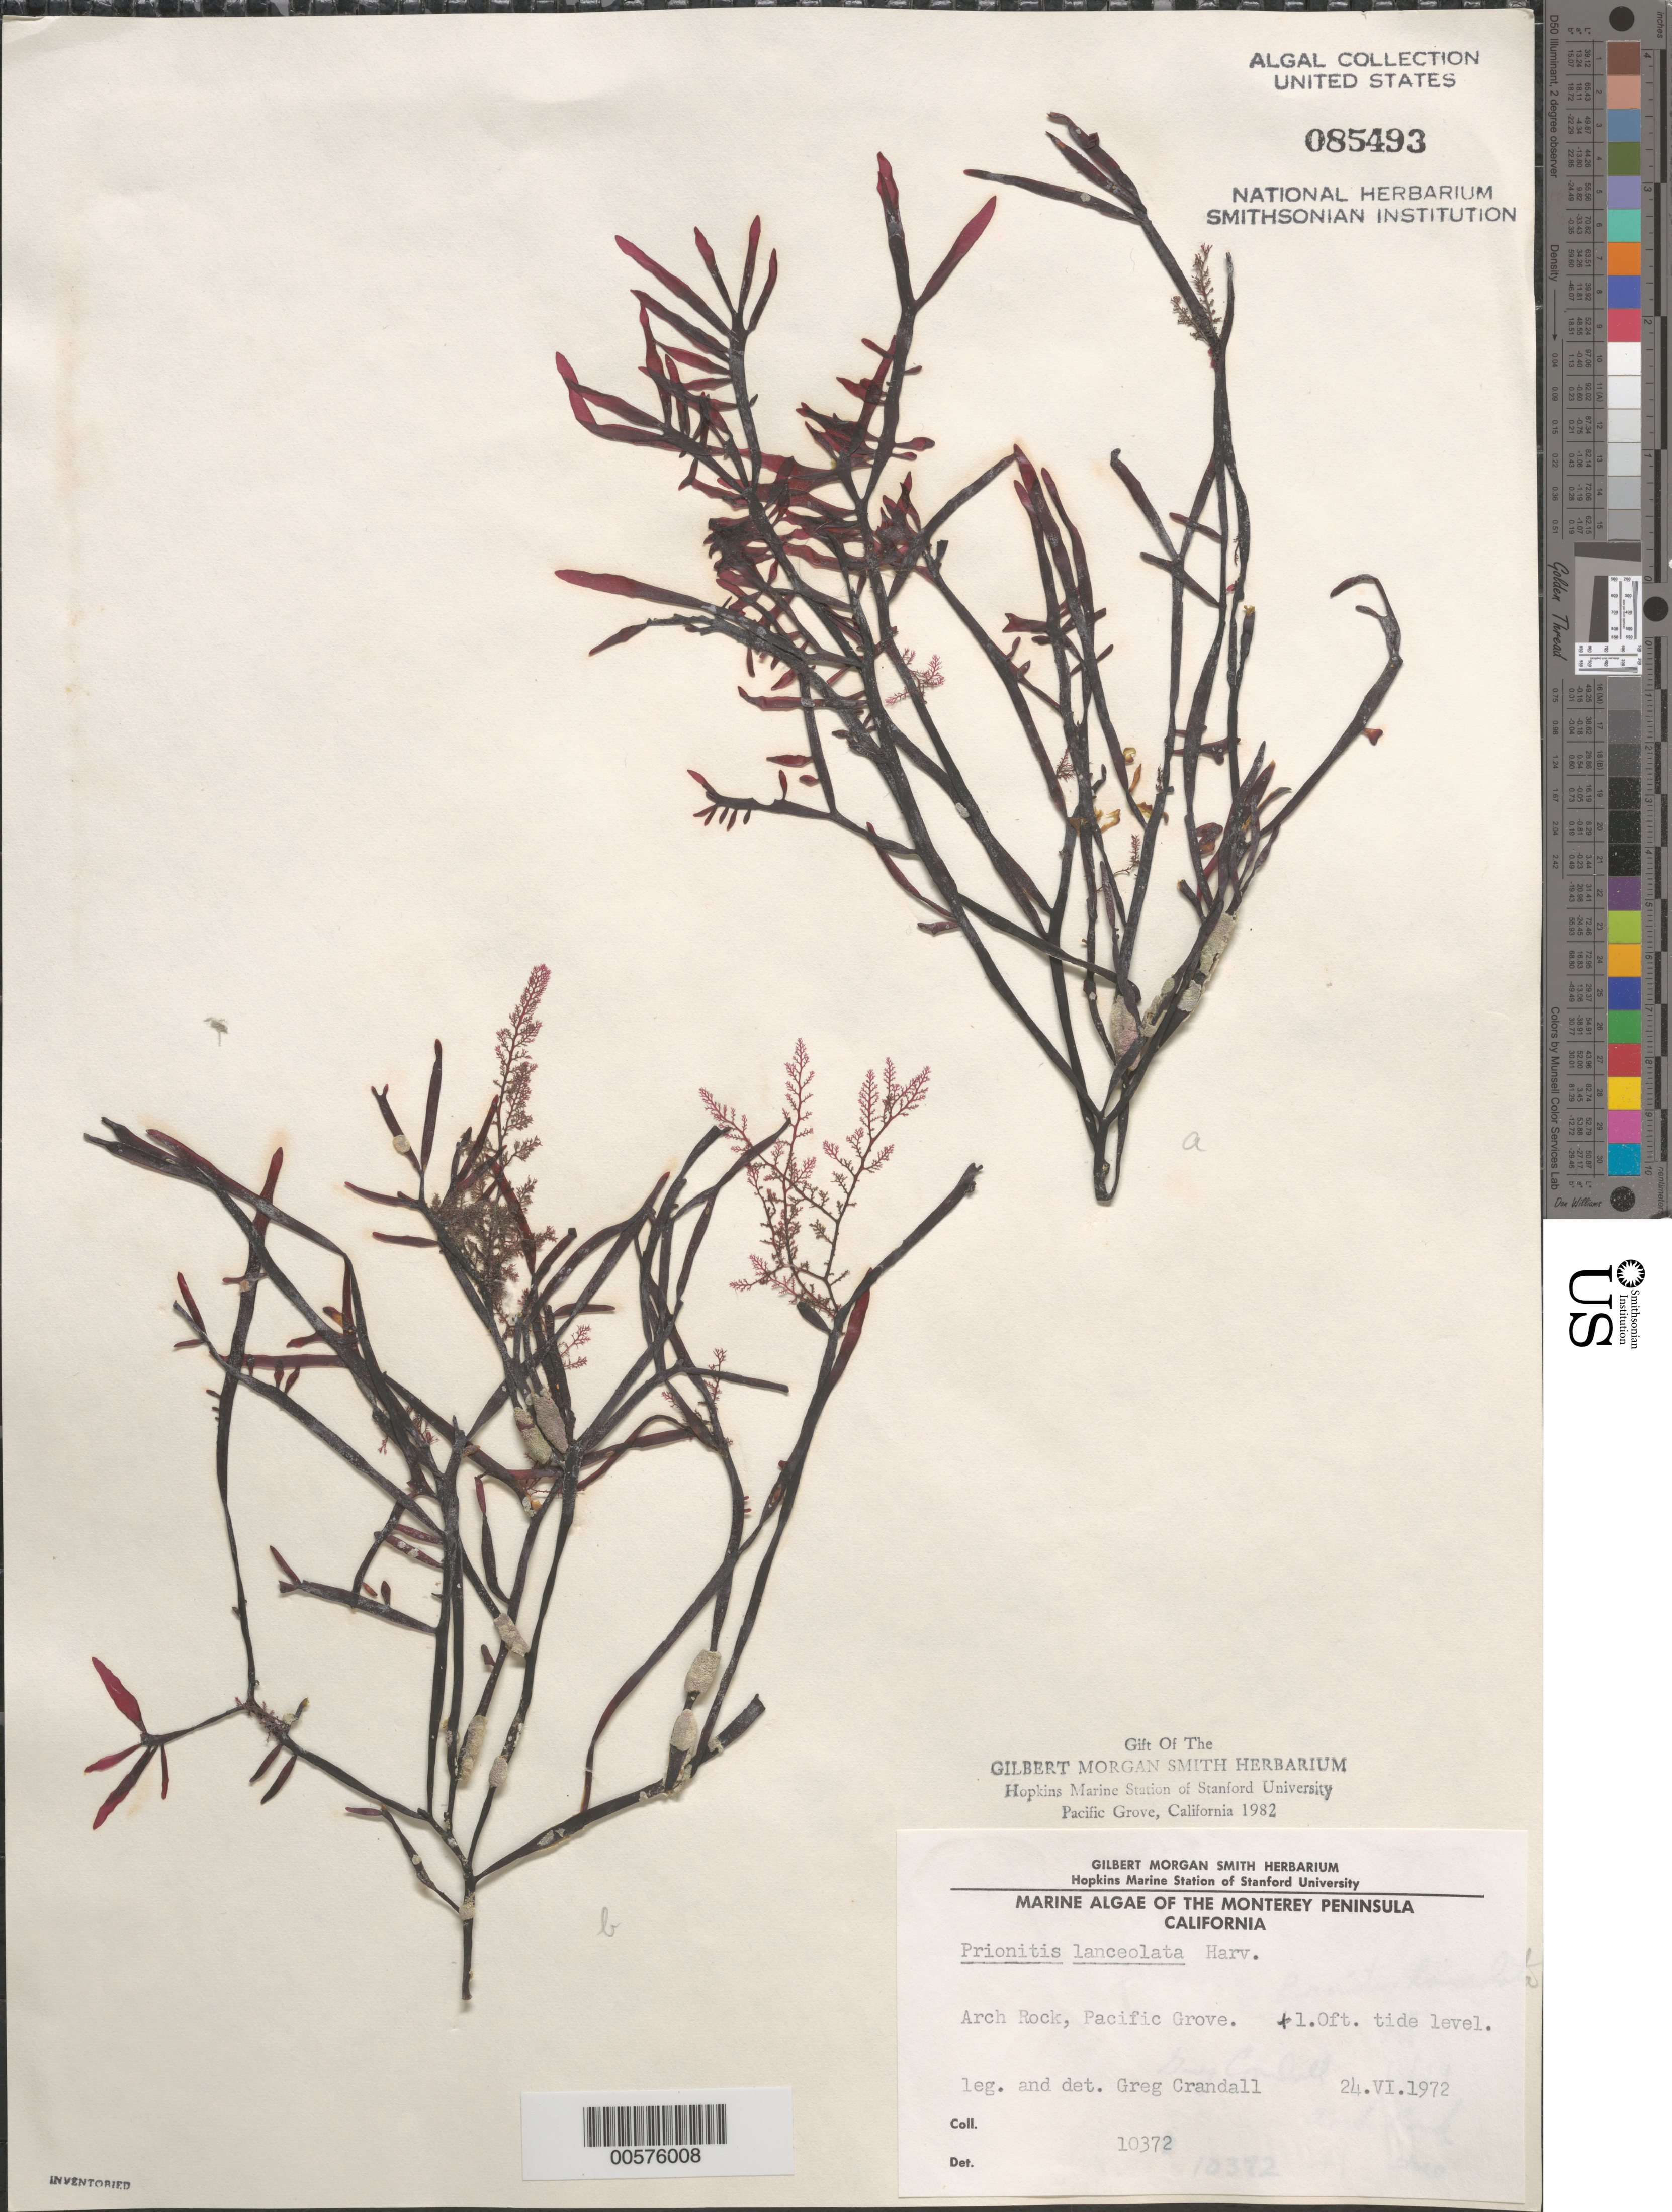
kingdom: Plantae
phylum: Rhodophyta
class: Florideophyceae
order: Cryptonemiales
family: Cryptonemiaceae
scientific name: Prionitis lanceolata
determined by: Crandall, G.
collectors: G. Crandall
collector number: IAA 10372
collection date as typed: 24 Jun 1972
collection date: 1972-06-24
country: United States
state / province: California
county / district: Monterey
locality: Arch Rock, Pacific Grove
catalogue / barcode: US 85493